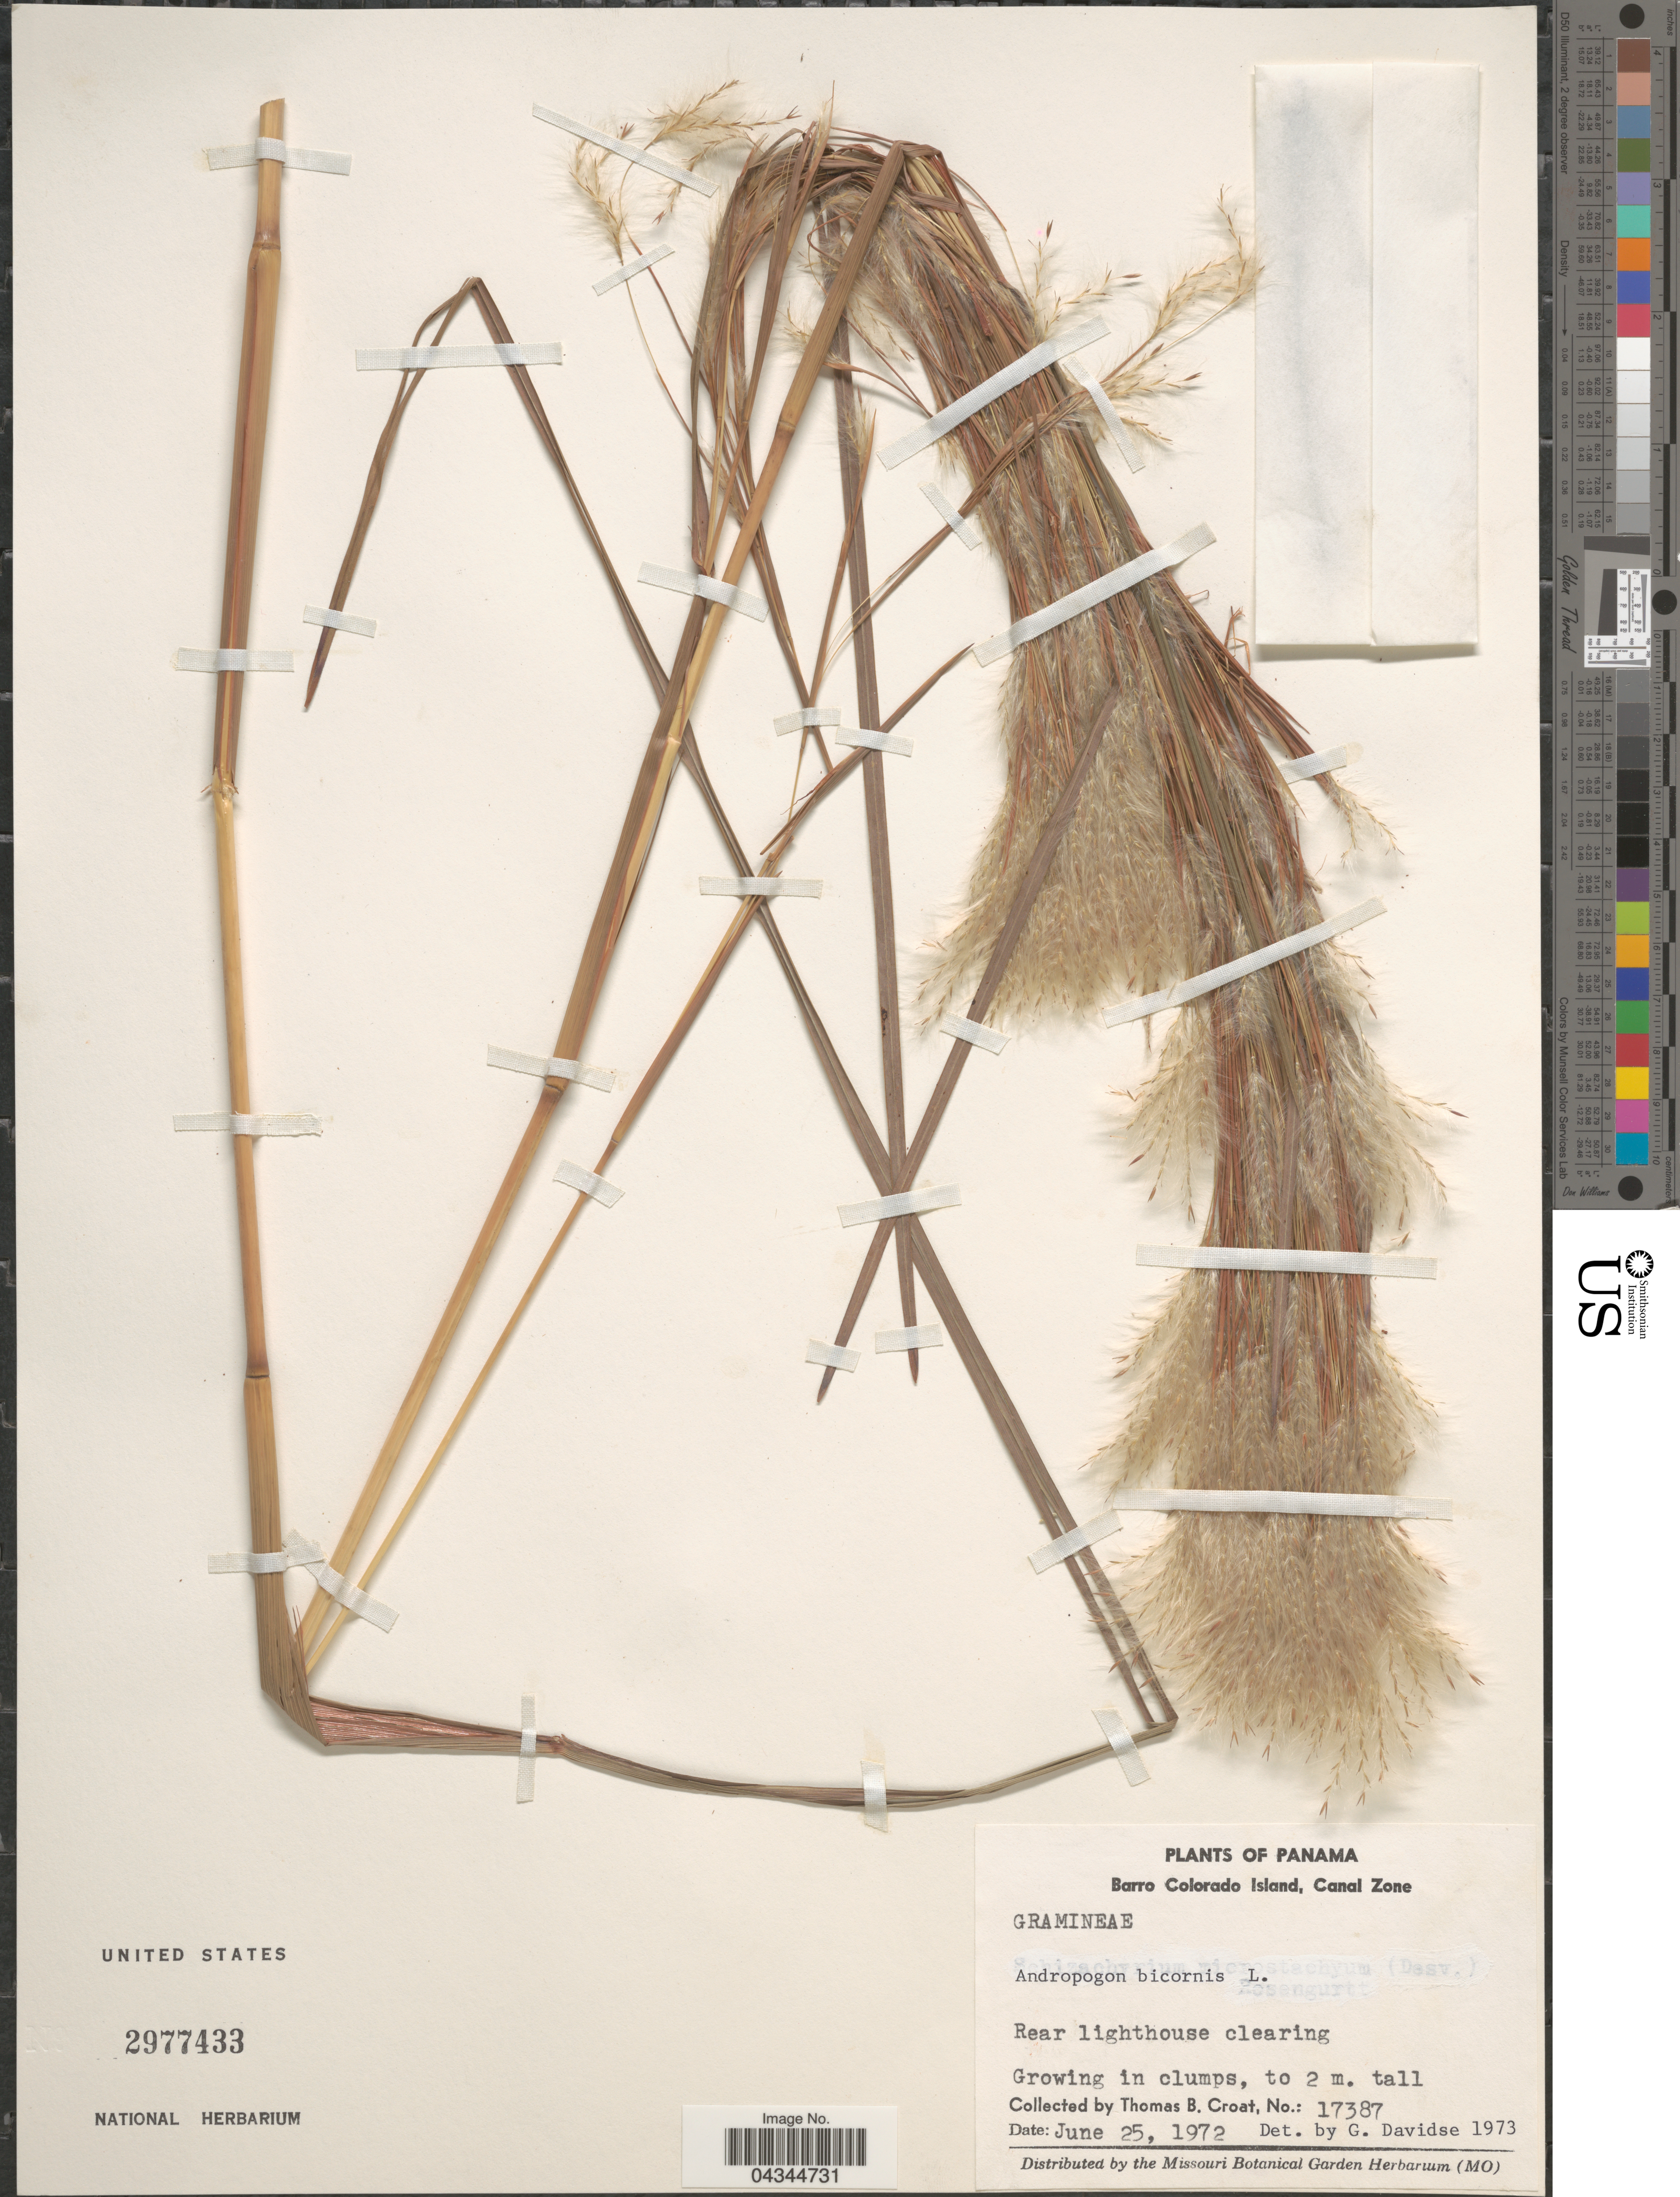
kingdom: Plantae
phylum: Tracheophyta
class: Liliopsida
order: Poales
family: Poaceae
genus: Andropogon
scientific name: Andropogon bicornis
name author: L.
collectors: T. B. Croat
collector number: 17387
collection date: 1972-06-25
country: Panama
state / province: Colón / Panamá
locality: Barro Colorado Island, Canal Zone. Rear lighthouse clearing.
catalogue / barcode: US 2977433